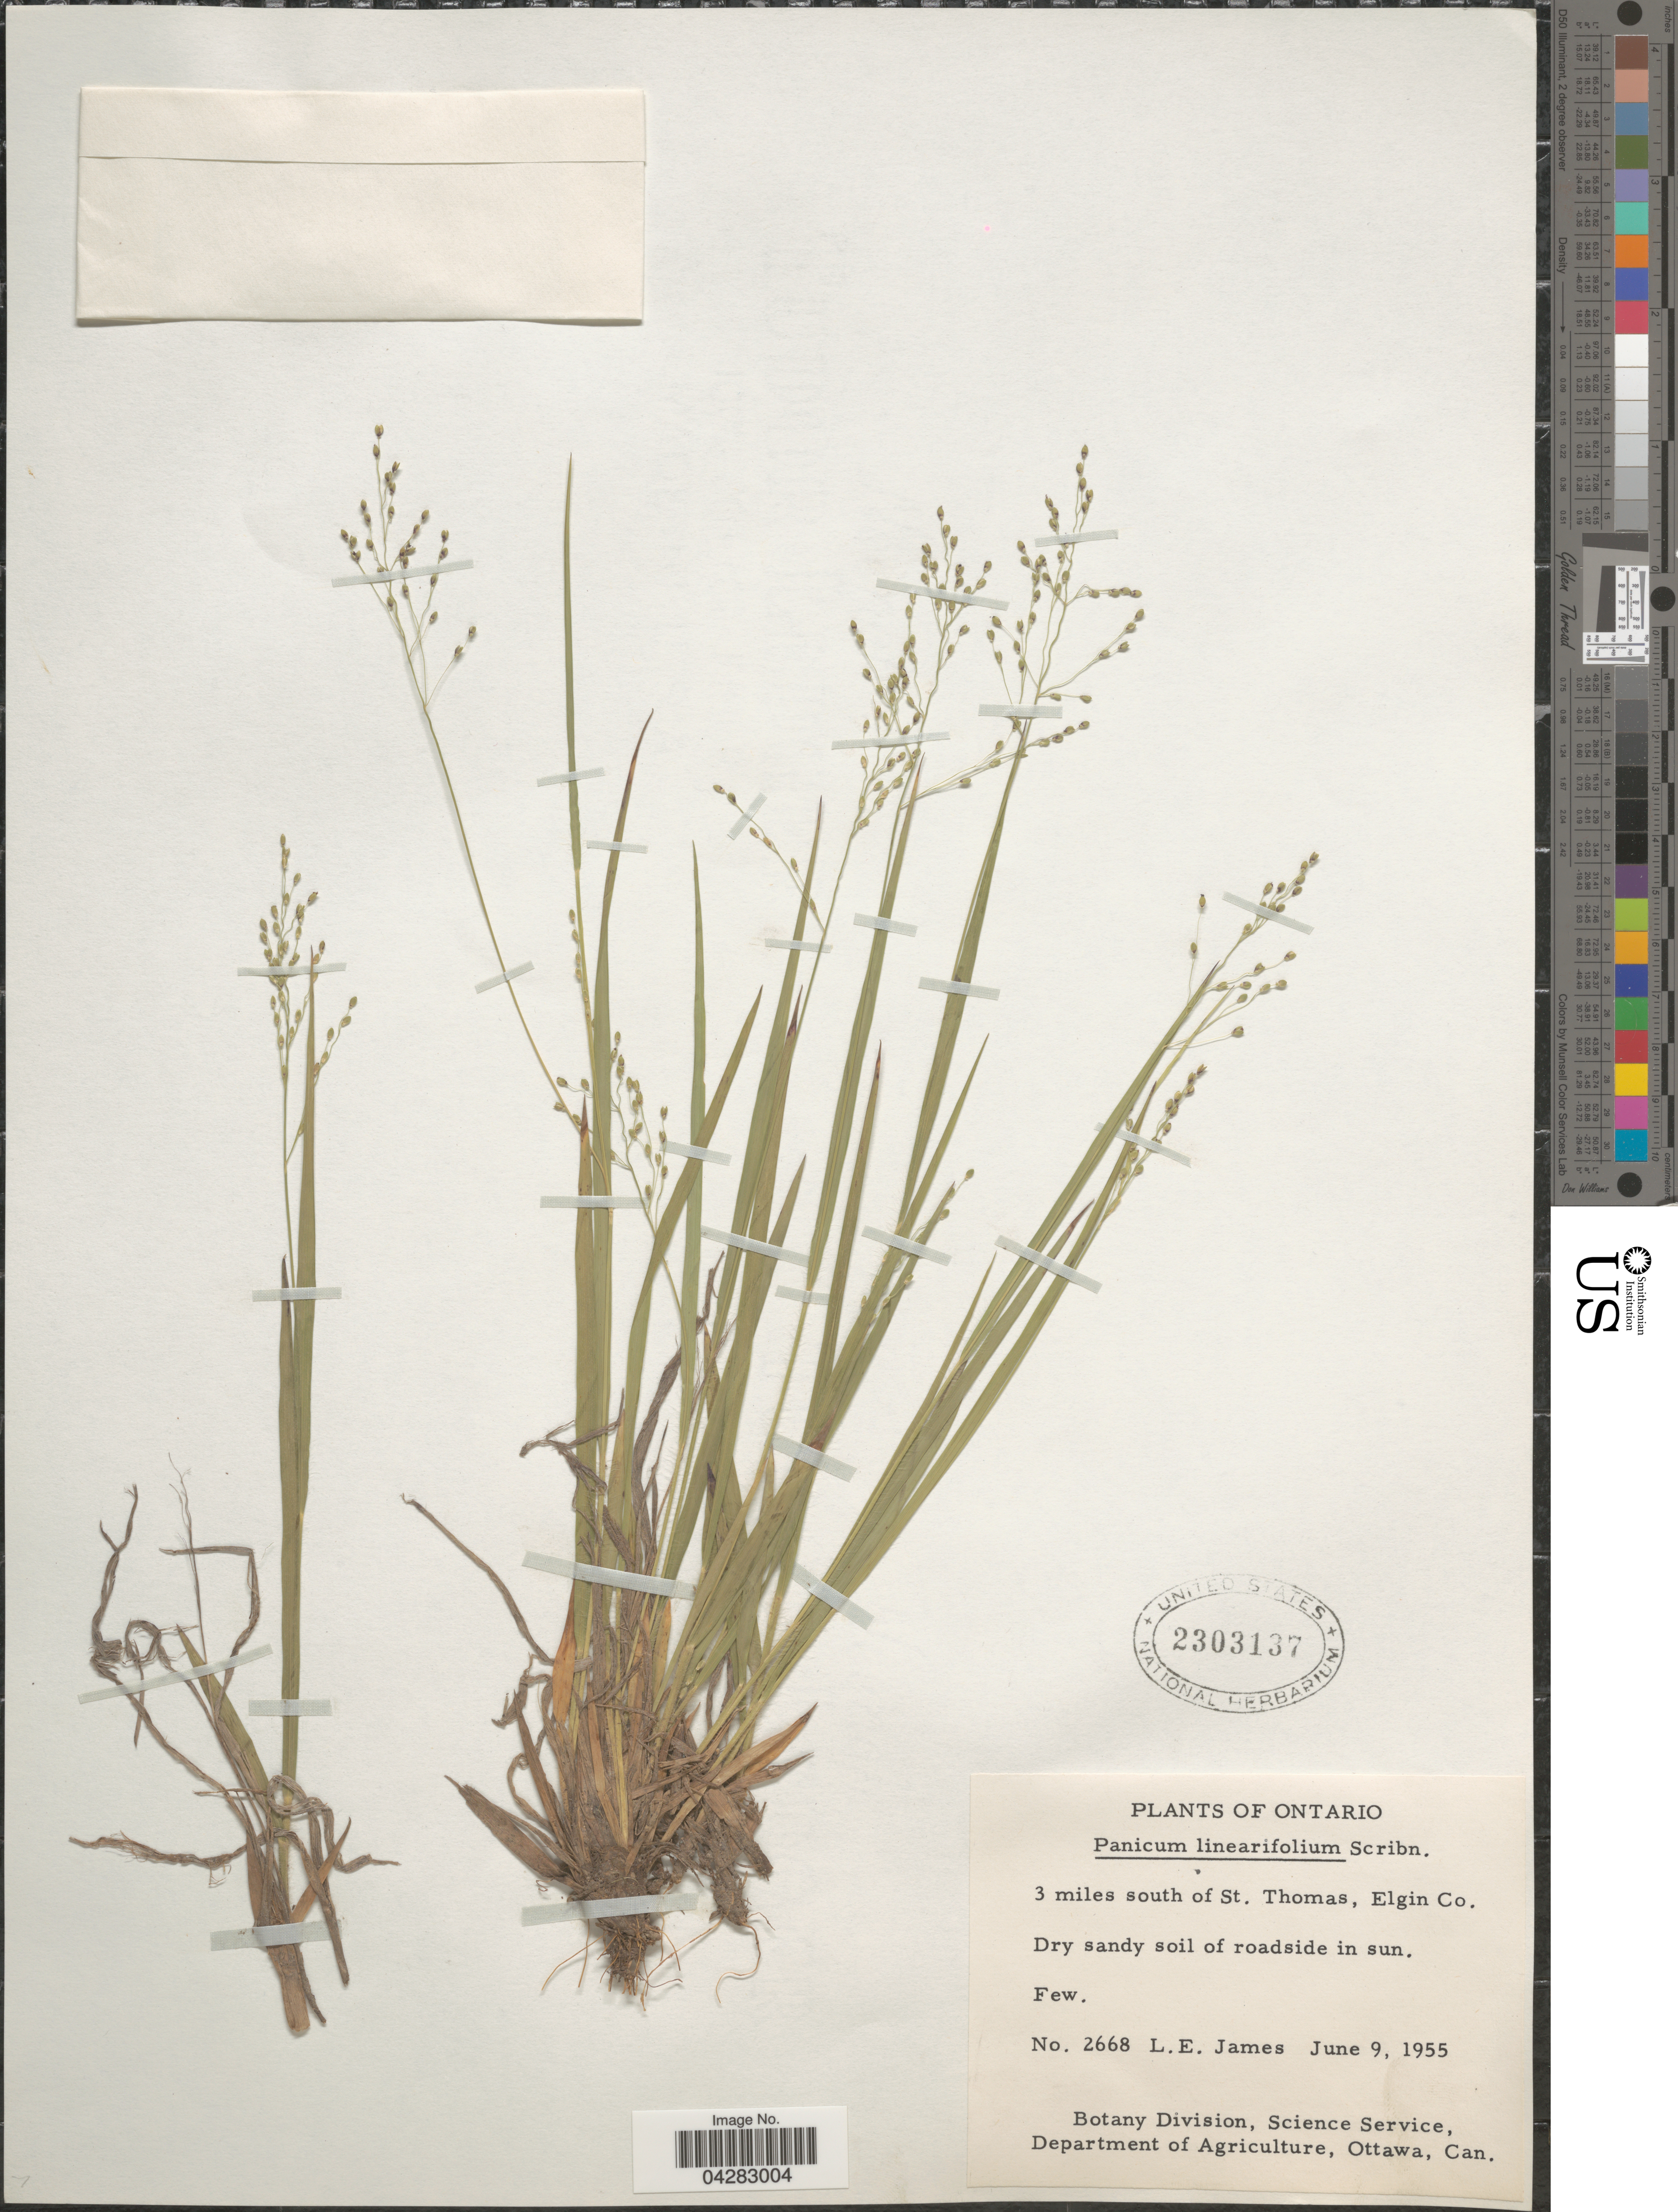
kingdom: Plantae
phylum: Tracheophyta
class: Liliopsida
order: Poales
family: Poaceae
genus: Dichanthelium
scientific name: Dichanthelium linearifolium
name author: (Scribn.) Gould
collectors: L. E. James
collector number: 2668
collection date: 1955-06-09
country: Canada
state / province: Ontario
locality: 3 miles south of St. Thomas, Elgin Co. Dry sandy soil of roadside in sun.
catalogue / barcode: US 2303137